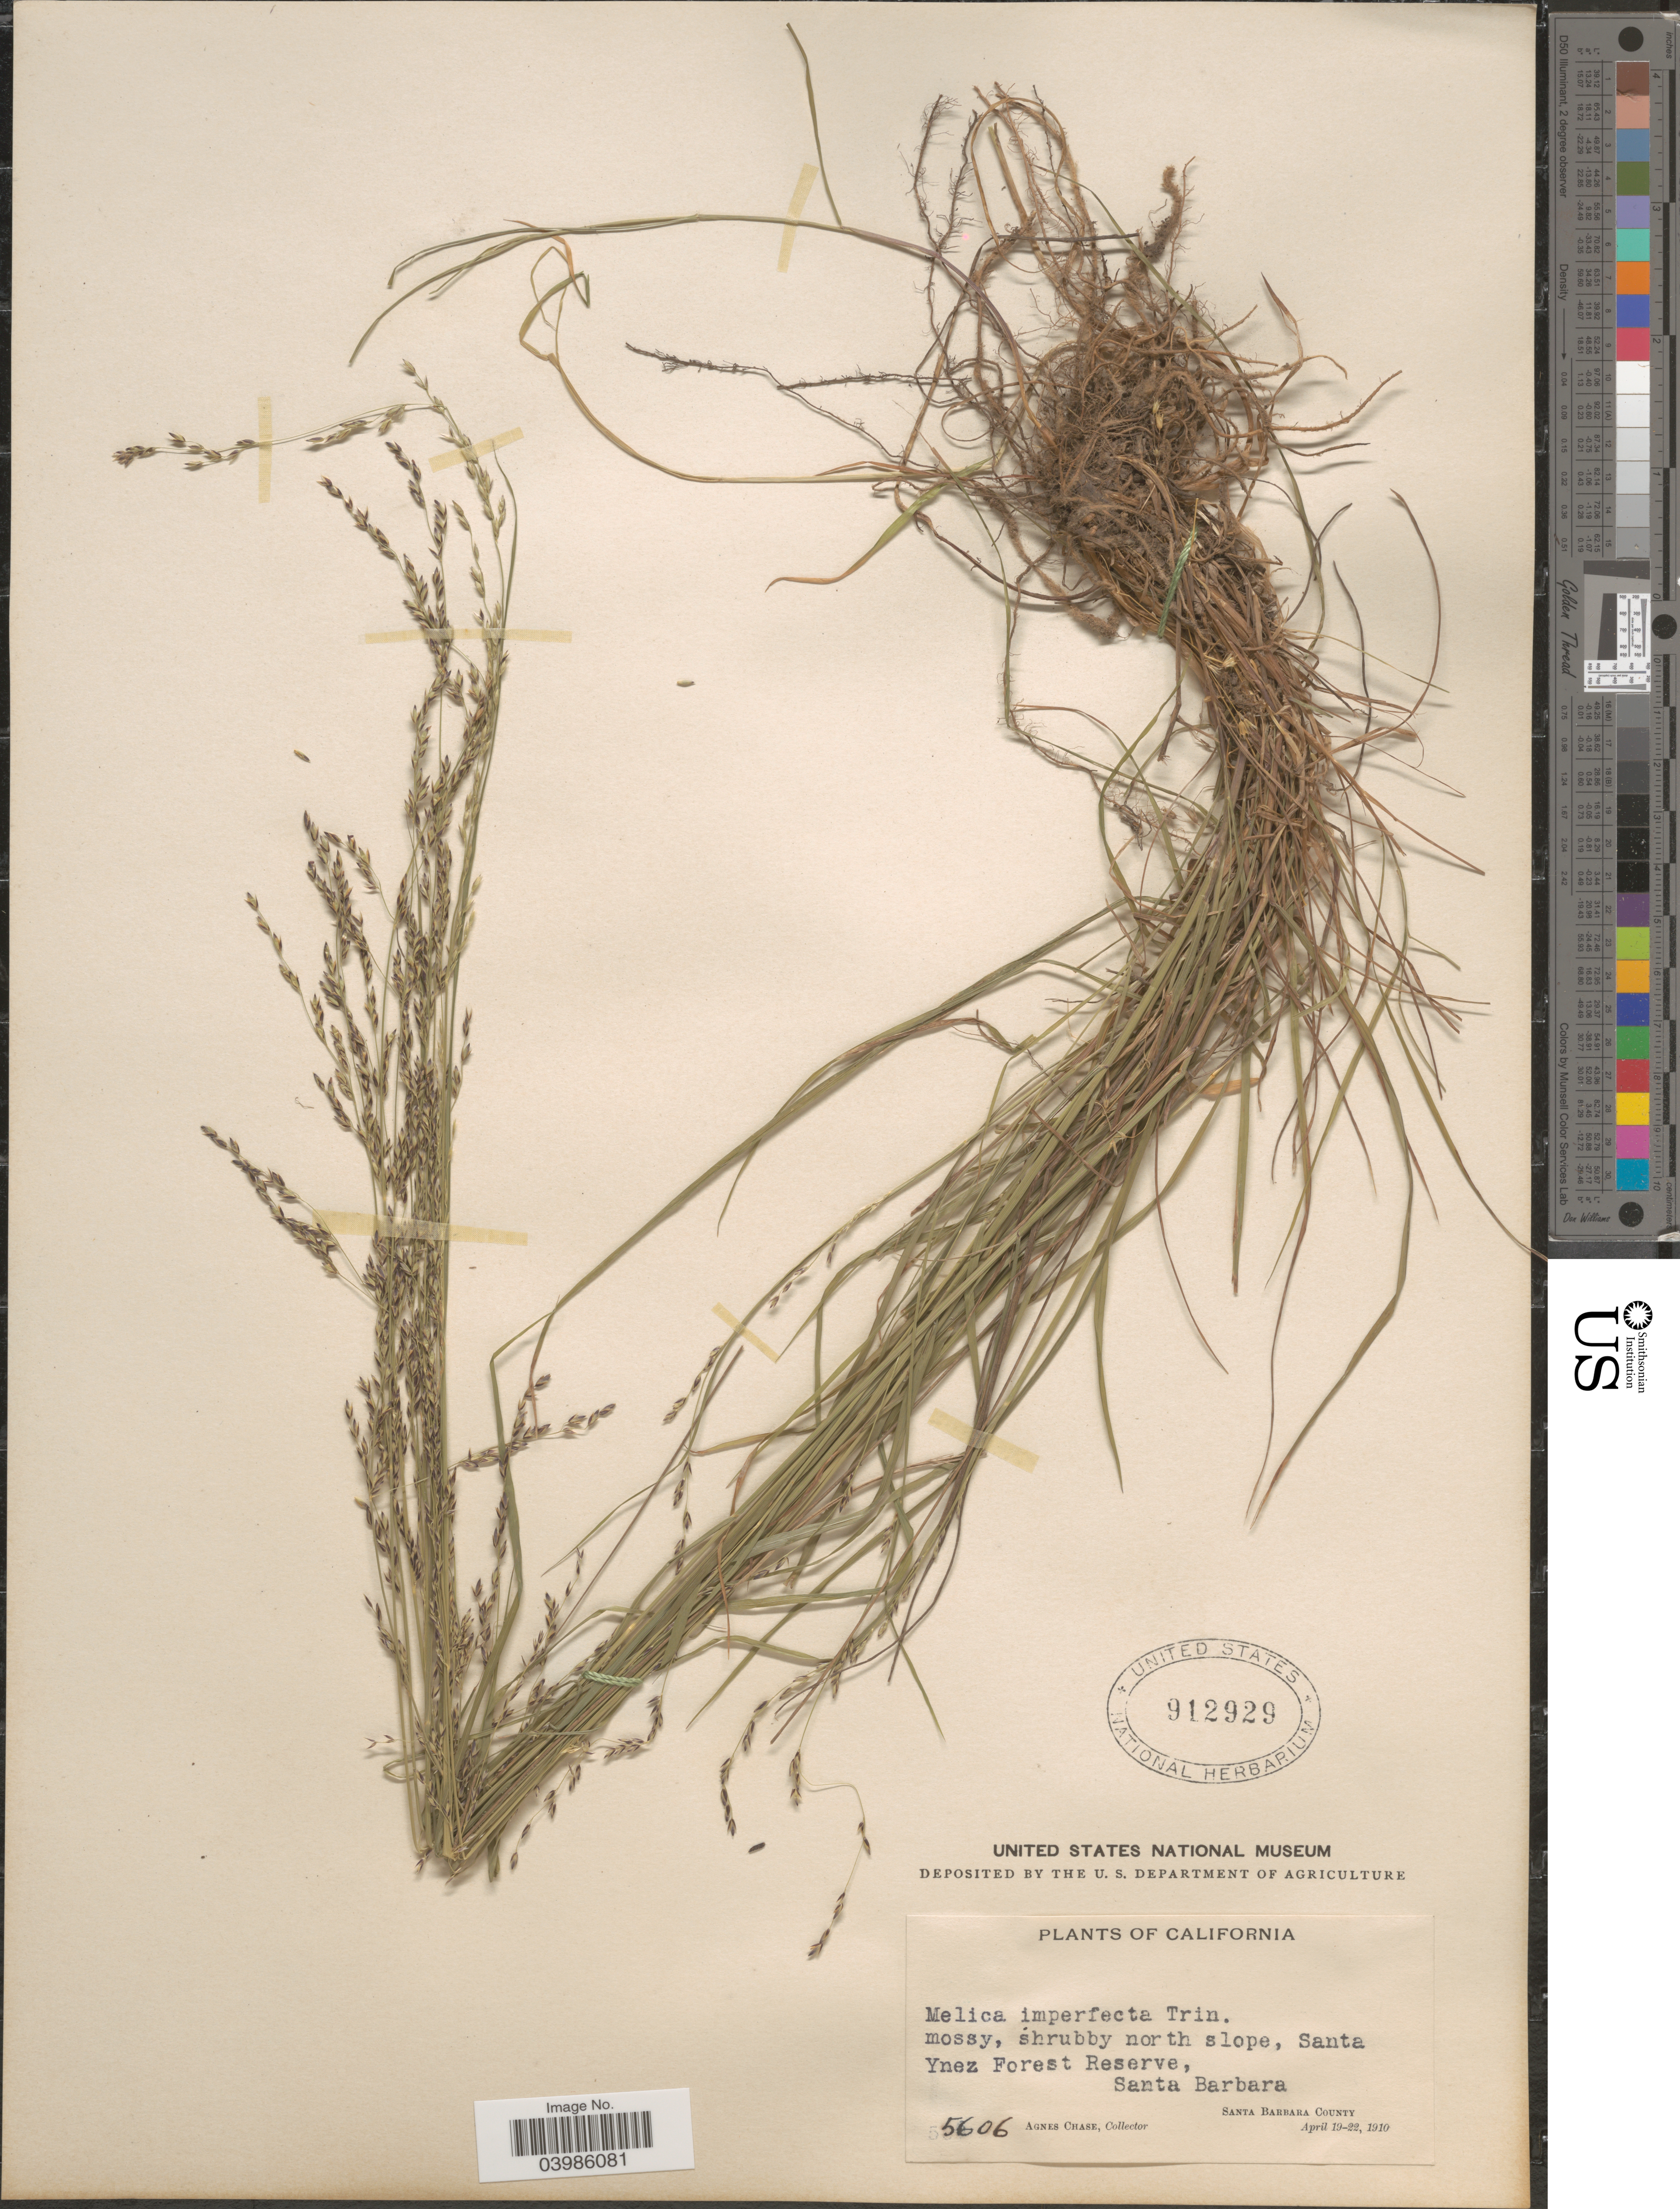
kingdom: Plantae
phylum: Tracheophyta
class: Liliopsida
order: Poales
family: Poaceae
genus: Melica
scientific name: Melica imperfecta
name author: Trin.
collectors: A. Chase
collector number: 5606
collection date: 1910-04-19/1910-04-22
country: United States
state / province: California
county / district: Santa Barbara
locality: Santa Ynez Forest Reserve, Santa Barbara. Santa Barbara County.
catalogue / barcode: US 912929